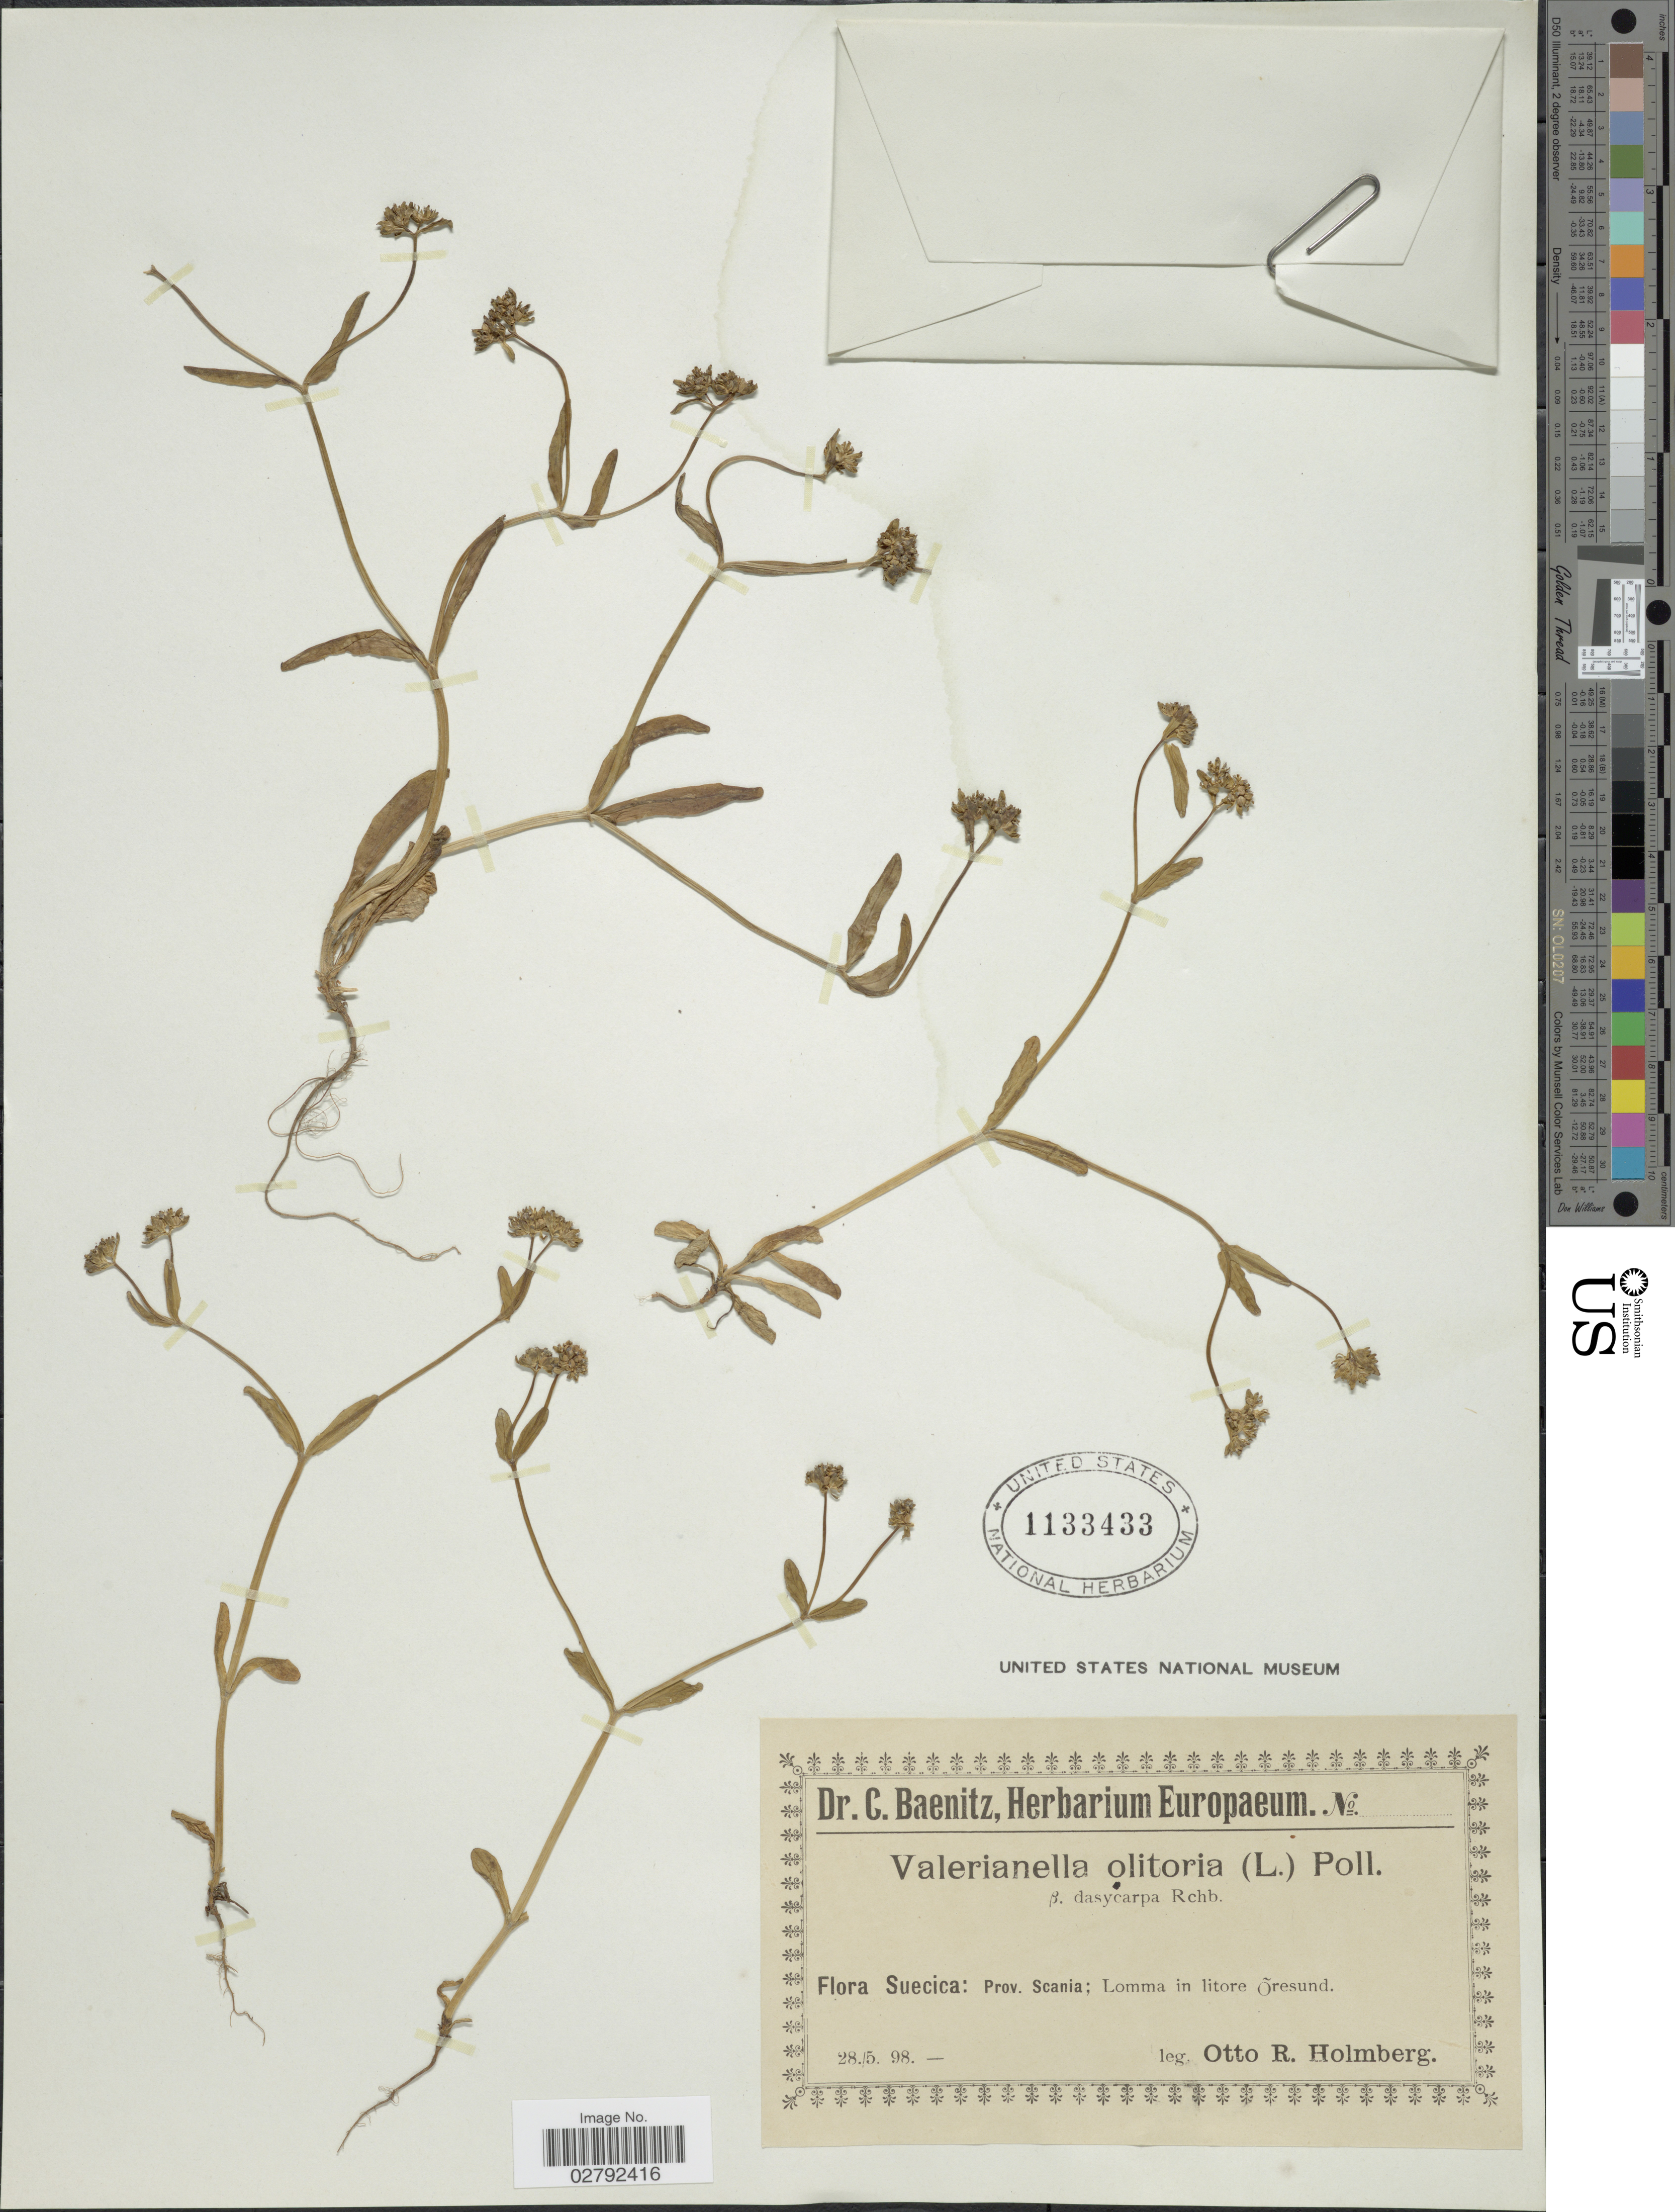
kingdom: Plantae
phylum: Tracheophyta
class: Magnoliopsida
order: Dipsacales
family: Caprifoliaceae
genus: Valerianella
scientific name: Valerianella olitoria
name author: (L.) Pollich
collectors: O. Holmberg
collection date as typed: Transcribed d/m/y: 28/5/98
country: Sweden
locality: Suecica: Prov. Scania; Lomma in litore Õresund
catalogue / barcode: US 1133433